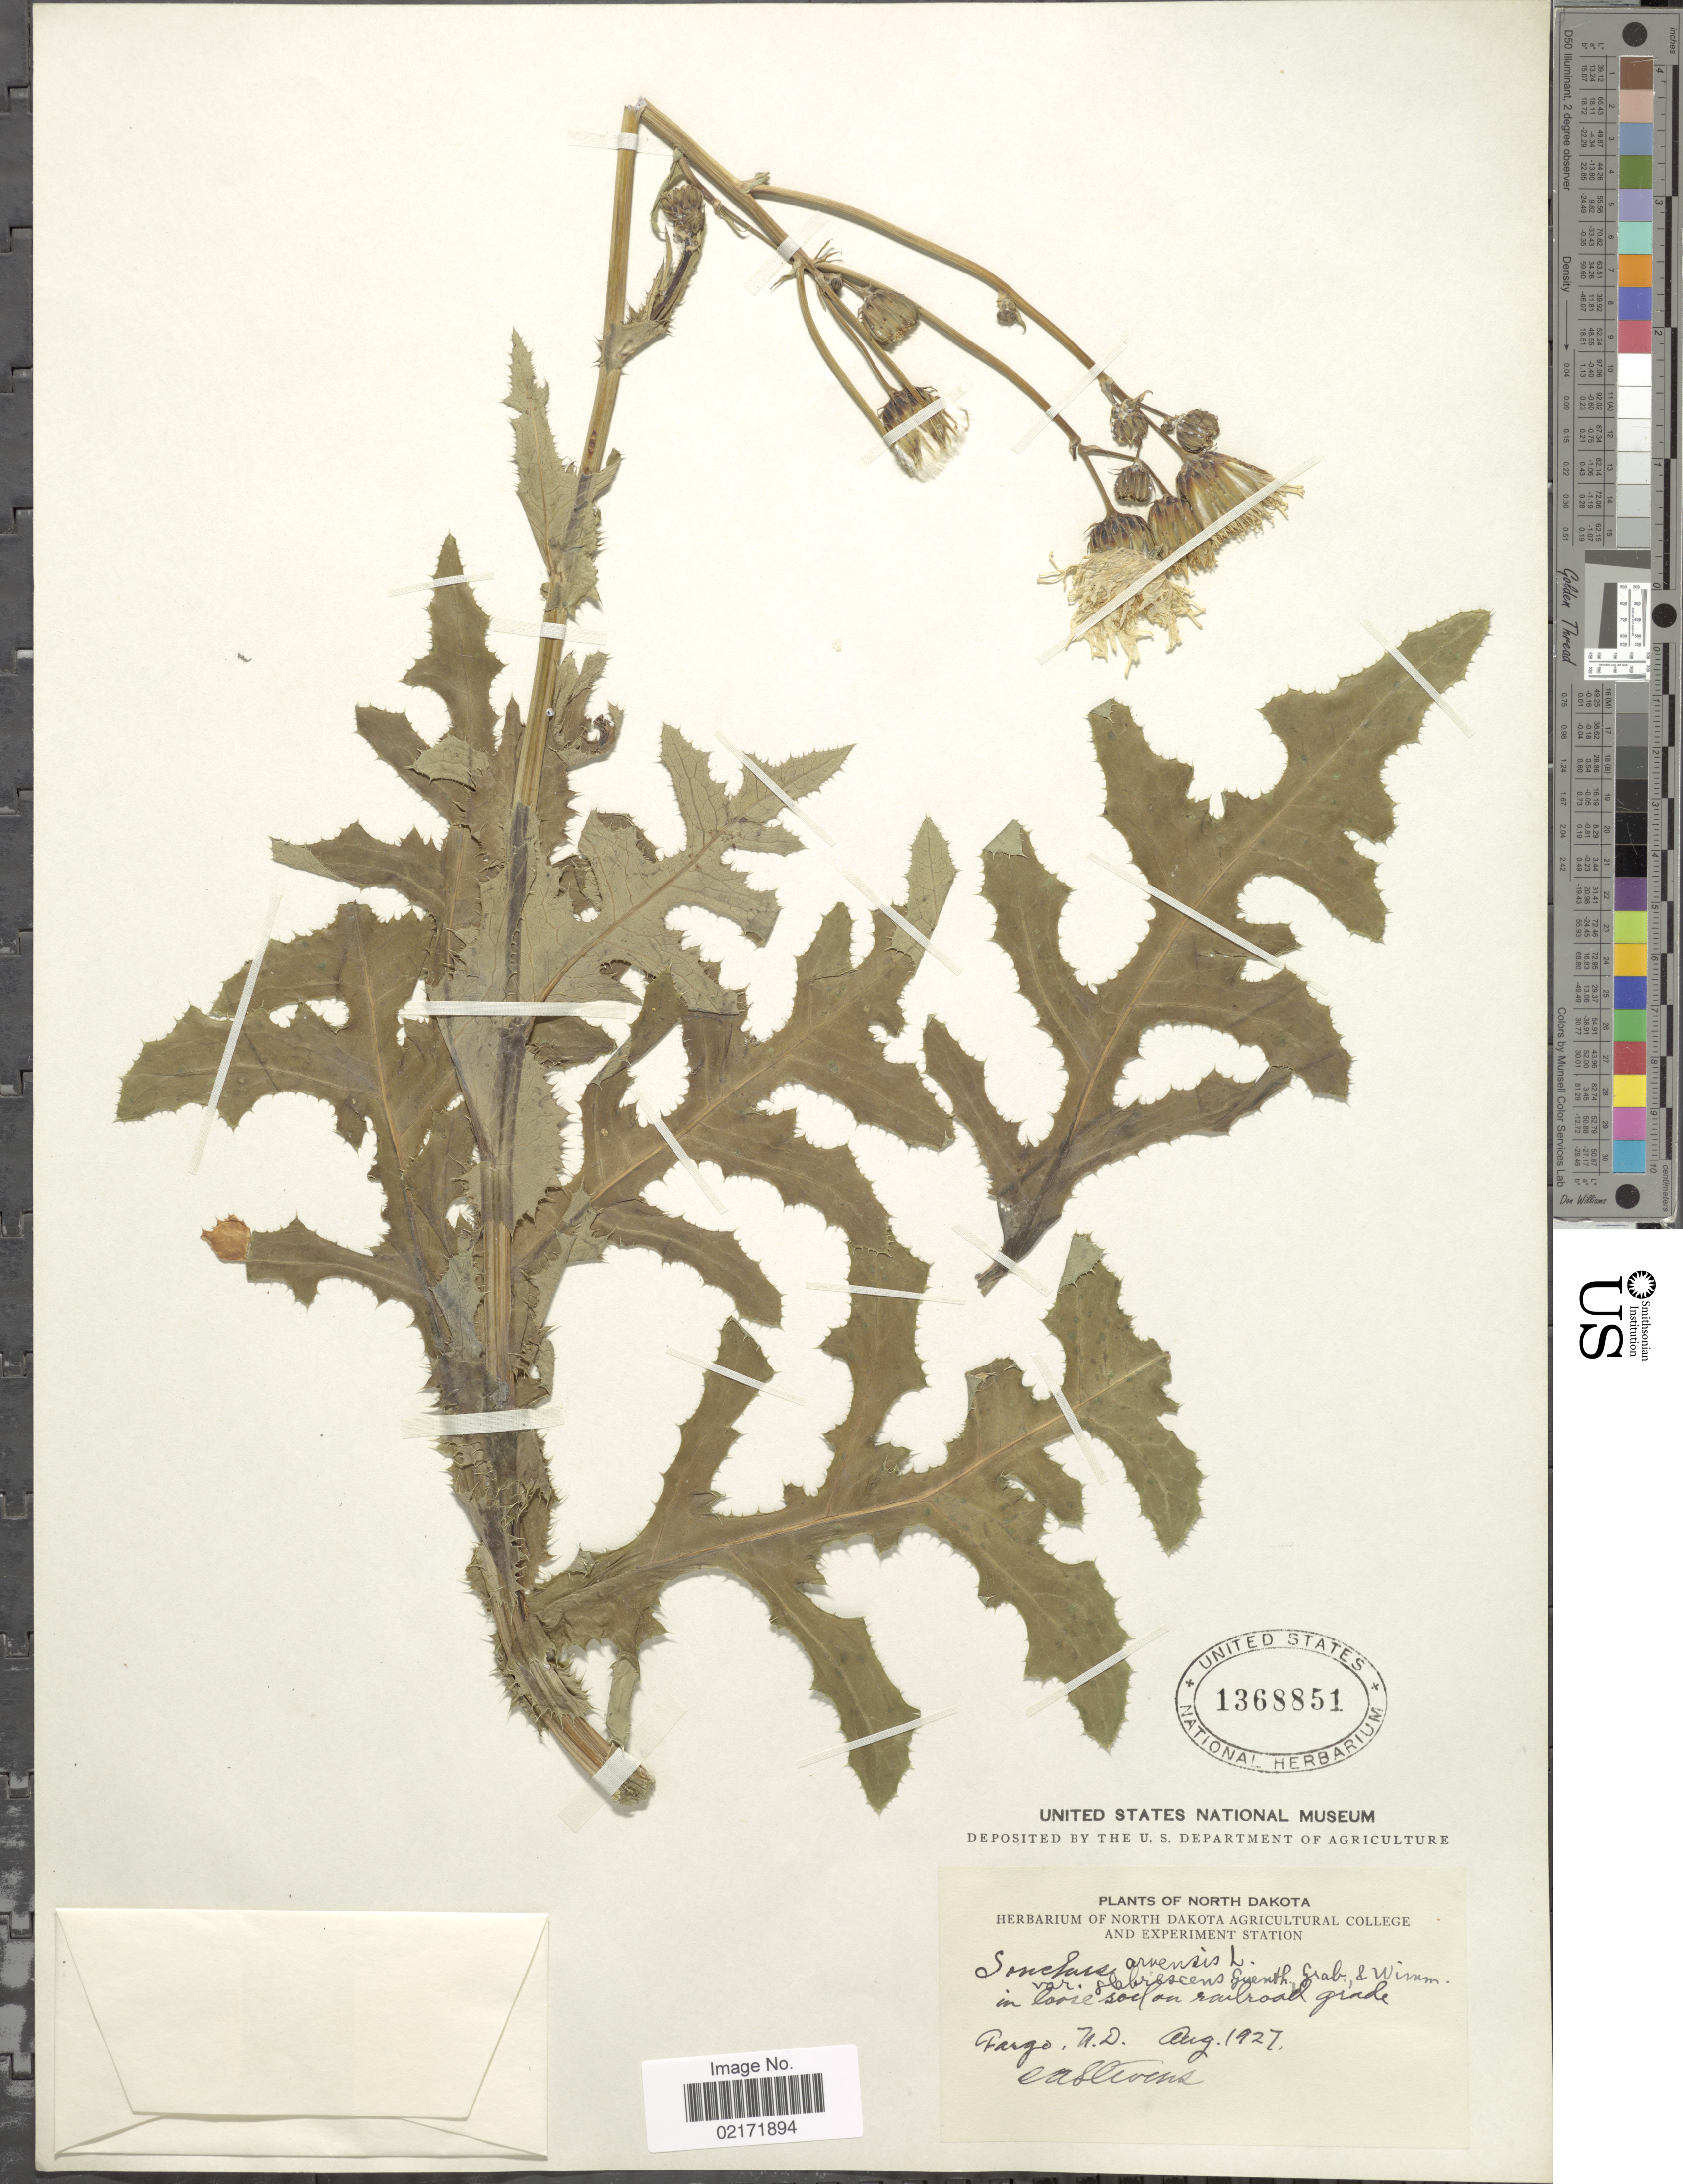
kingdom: Plantae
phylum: Tracheophyta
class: Magnoliopsida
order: Asterales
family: Asteraceae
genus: Sonchus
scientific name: Sonchus arvensis subsp. uliginosus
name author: (M. Bieb.) Nyman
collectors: E. Stevens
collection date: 1927-08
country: United States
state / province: North Dakota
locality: In loose soil on railroad grade, Fargo, N.D.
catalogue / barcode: US 1368851